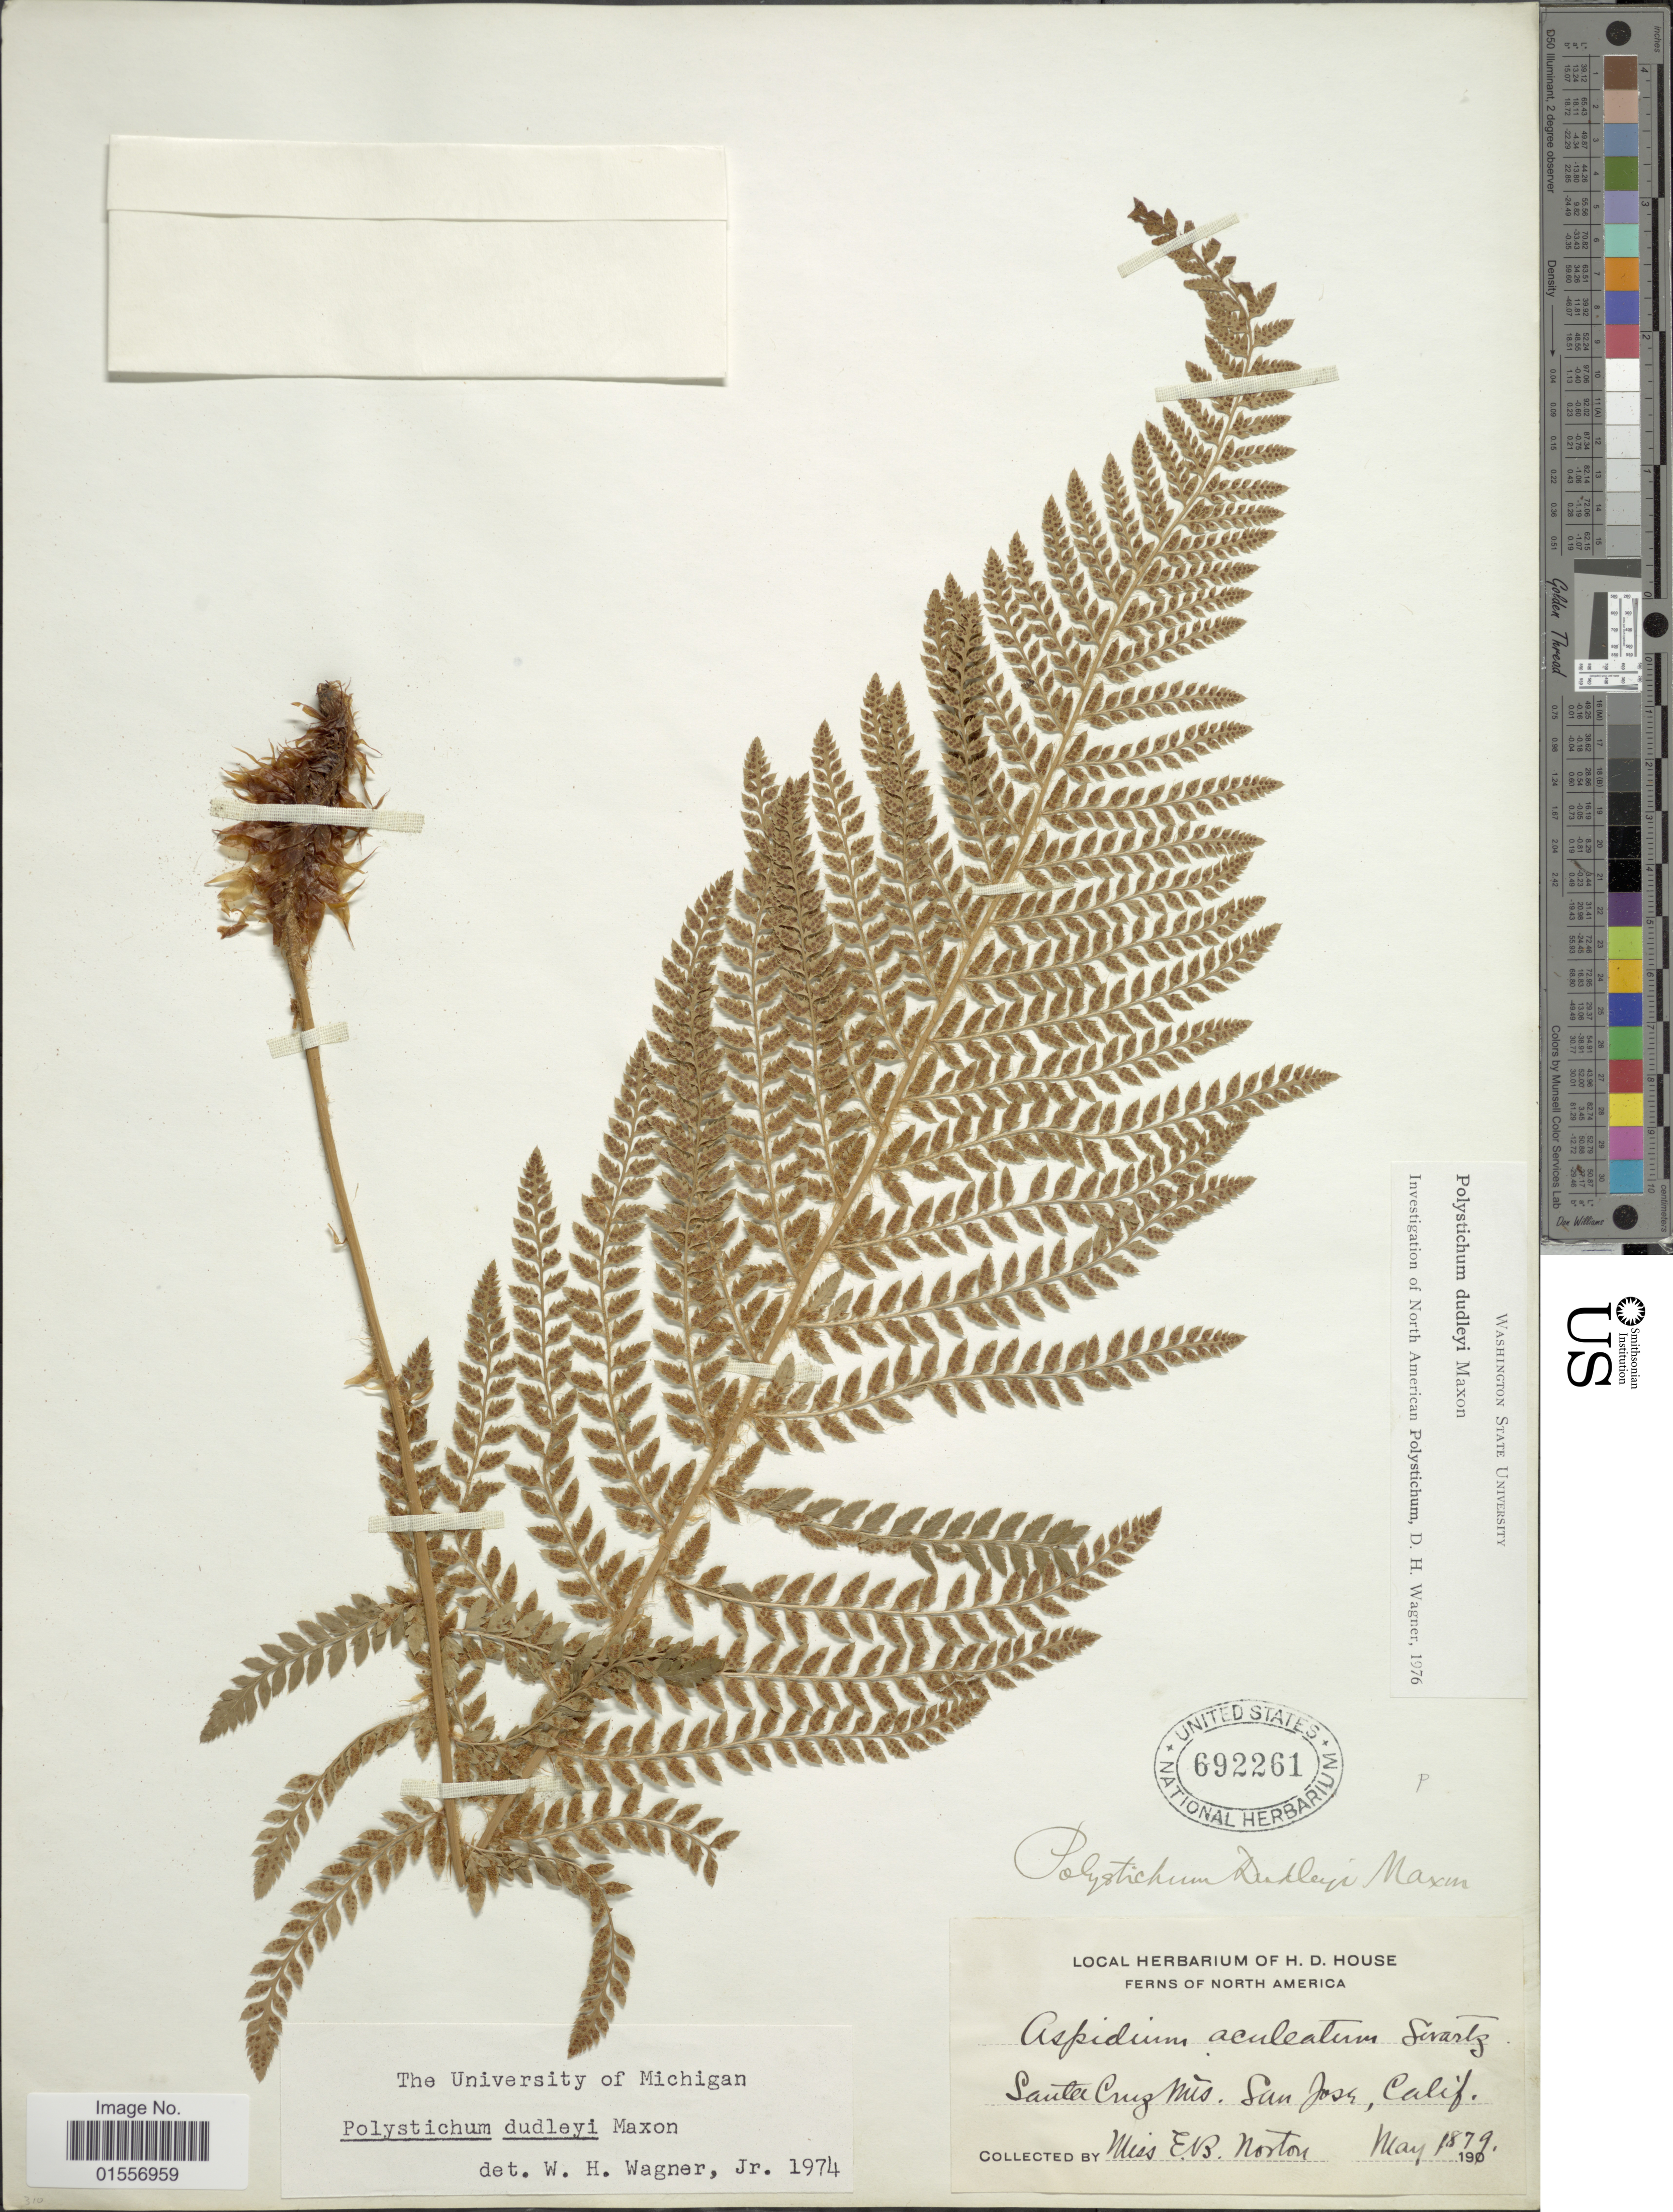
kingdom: Plantae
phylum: Tracheophyta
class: Polypodiopsida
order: Polypodiales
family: Dryopteridaceae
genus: Polystichum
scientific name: Polystichum dudleyi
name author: Maxon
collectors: E. Norton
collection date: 1879-05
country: United States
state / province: California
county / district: Santa Clara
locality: Santa Cruz Mts, San Jose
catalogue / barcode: US 692261